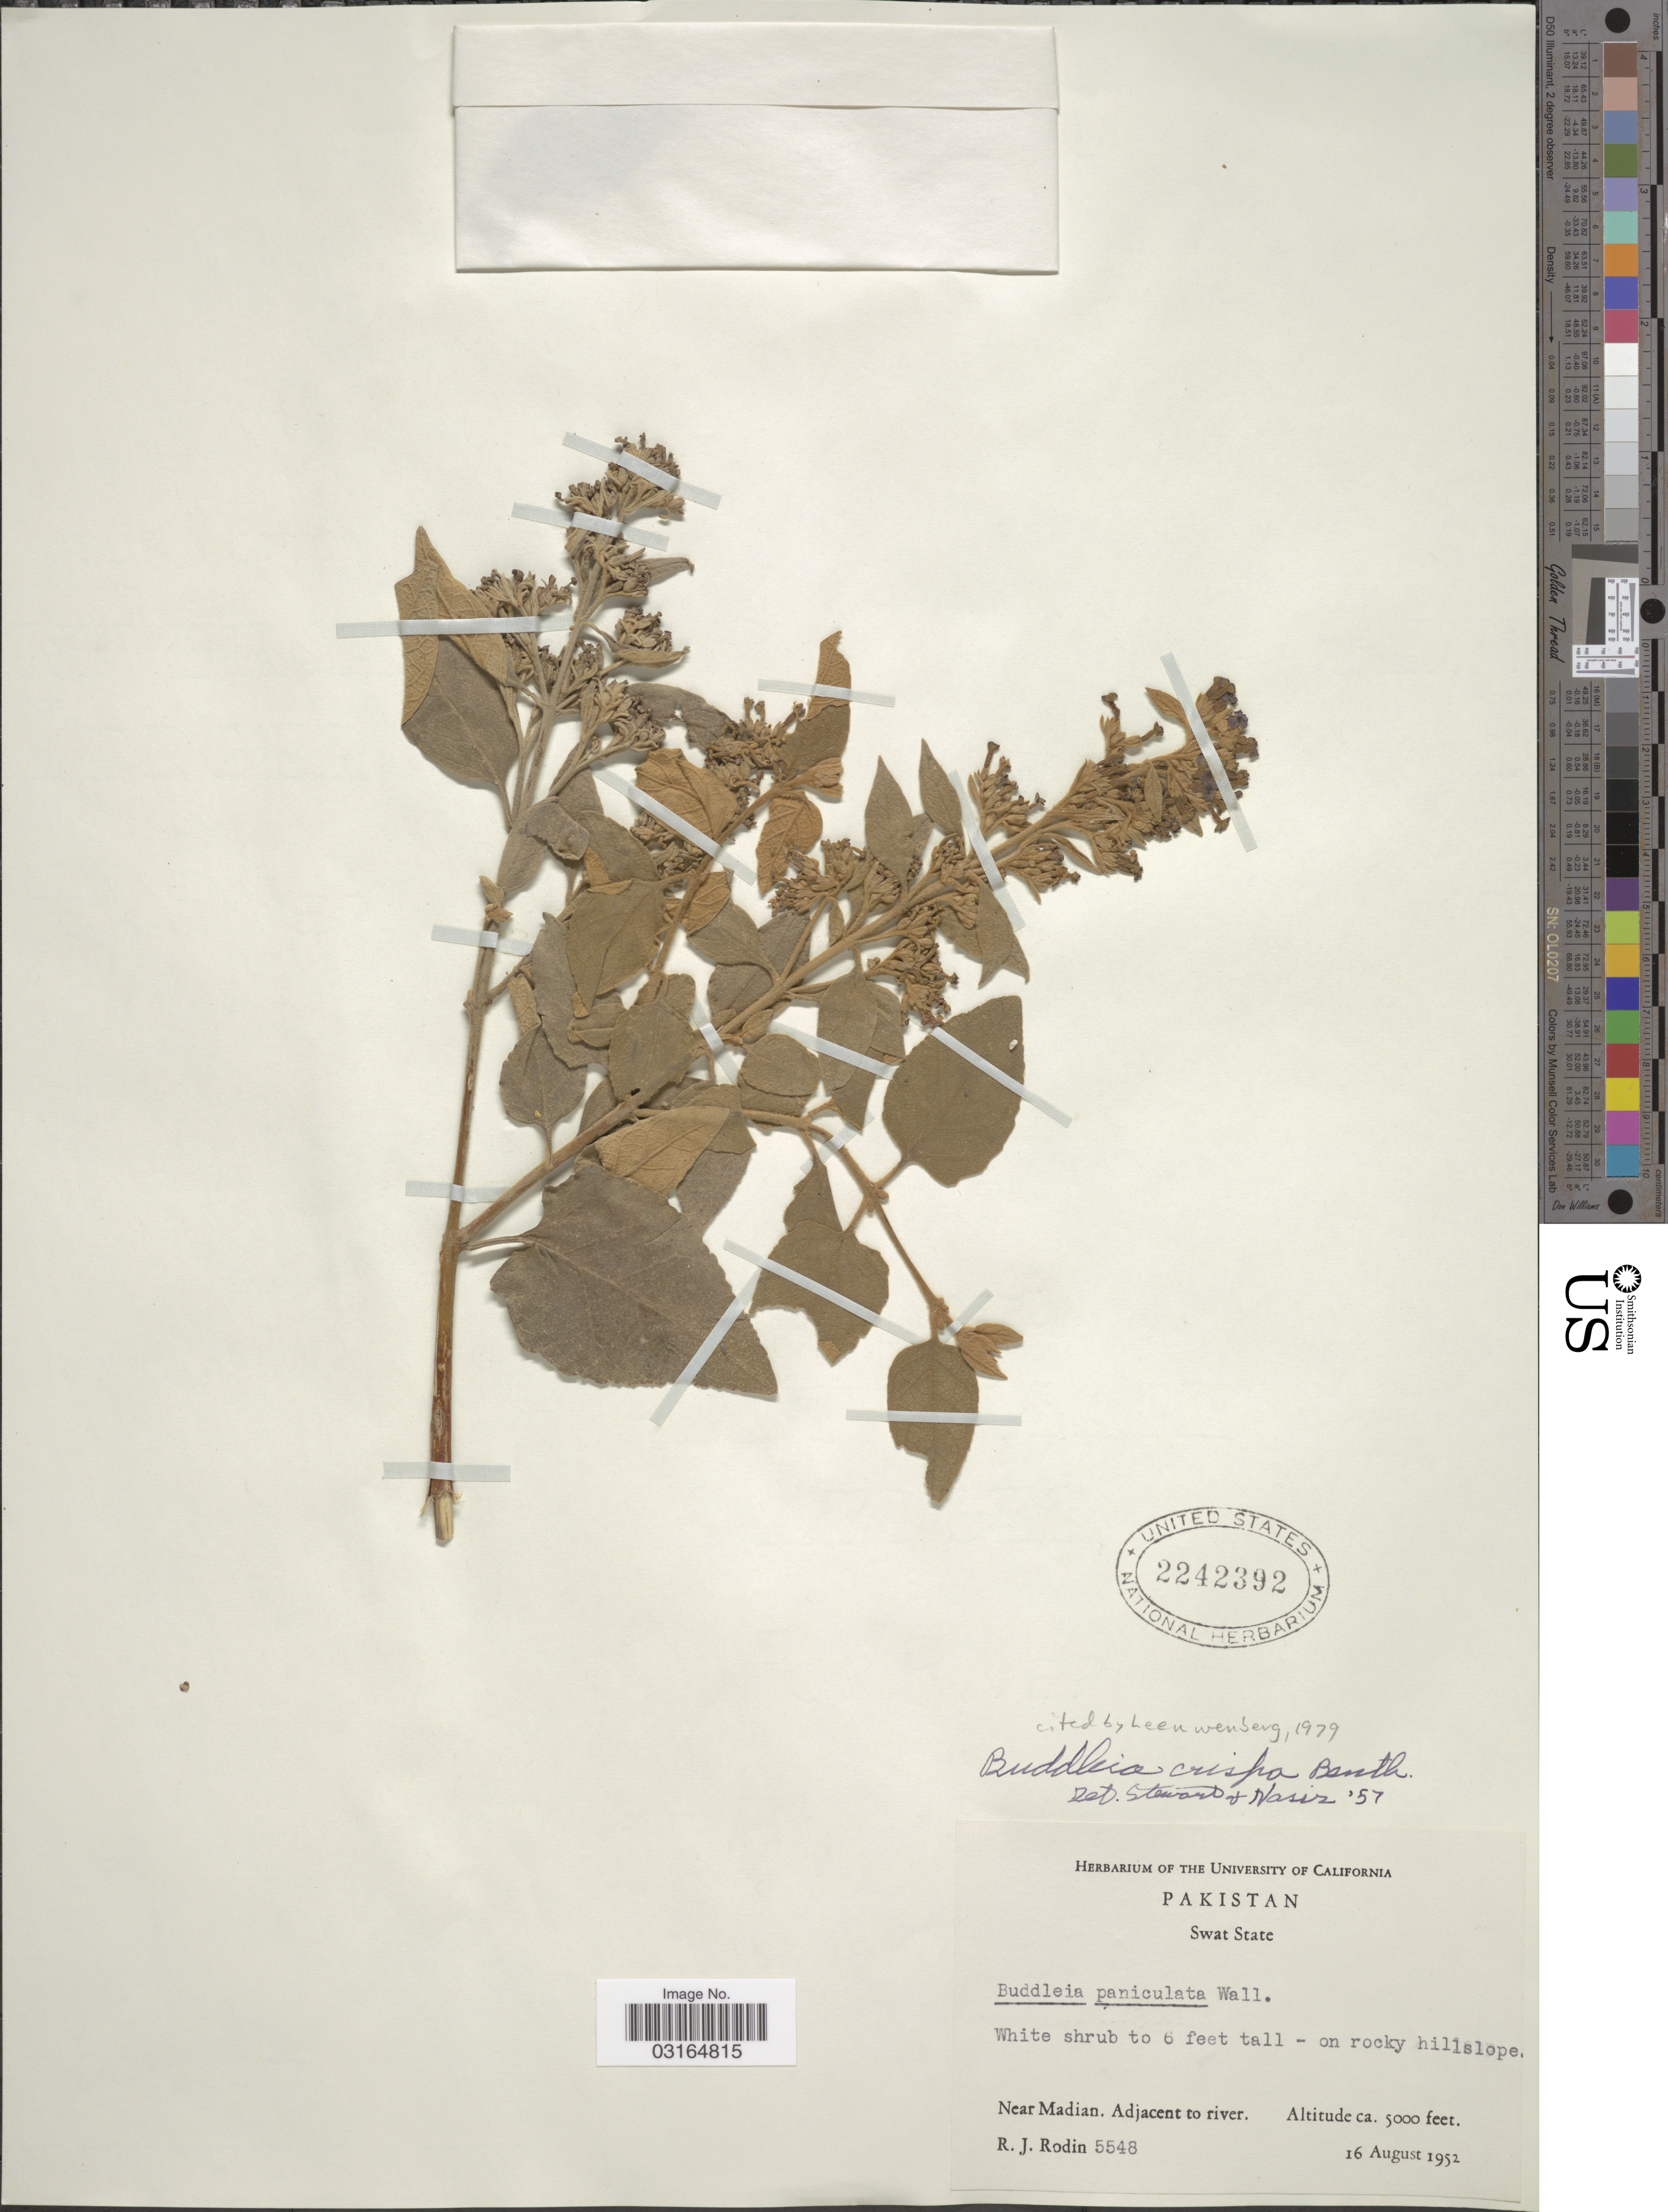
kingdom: Plantae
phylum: Tracheophyta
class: Magnoliopsida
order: Lamiales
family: Scrophulariaceae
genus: Buddleja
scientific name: Buddleja crispa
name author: Benth.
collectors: R. J. Rodin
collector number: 5548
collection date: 1952-08-16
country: Pakistan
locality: Swat State. Near Madian. Adjacent to river.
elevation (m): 1524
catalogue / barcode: US 2242392